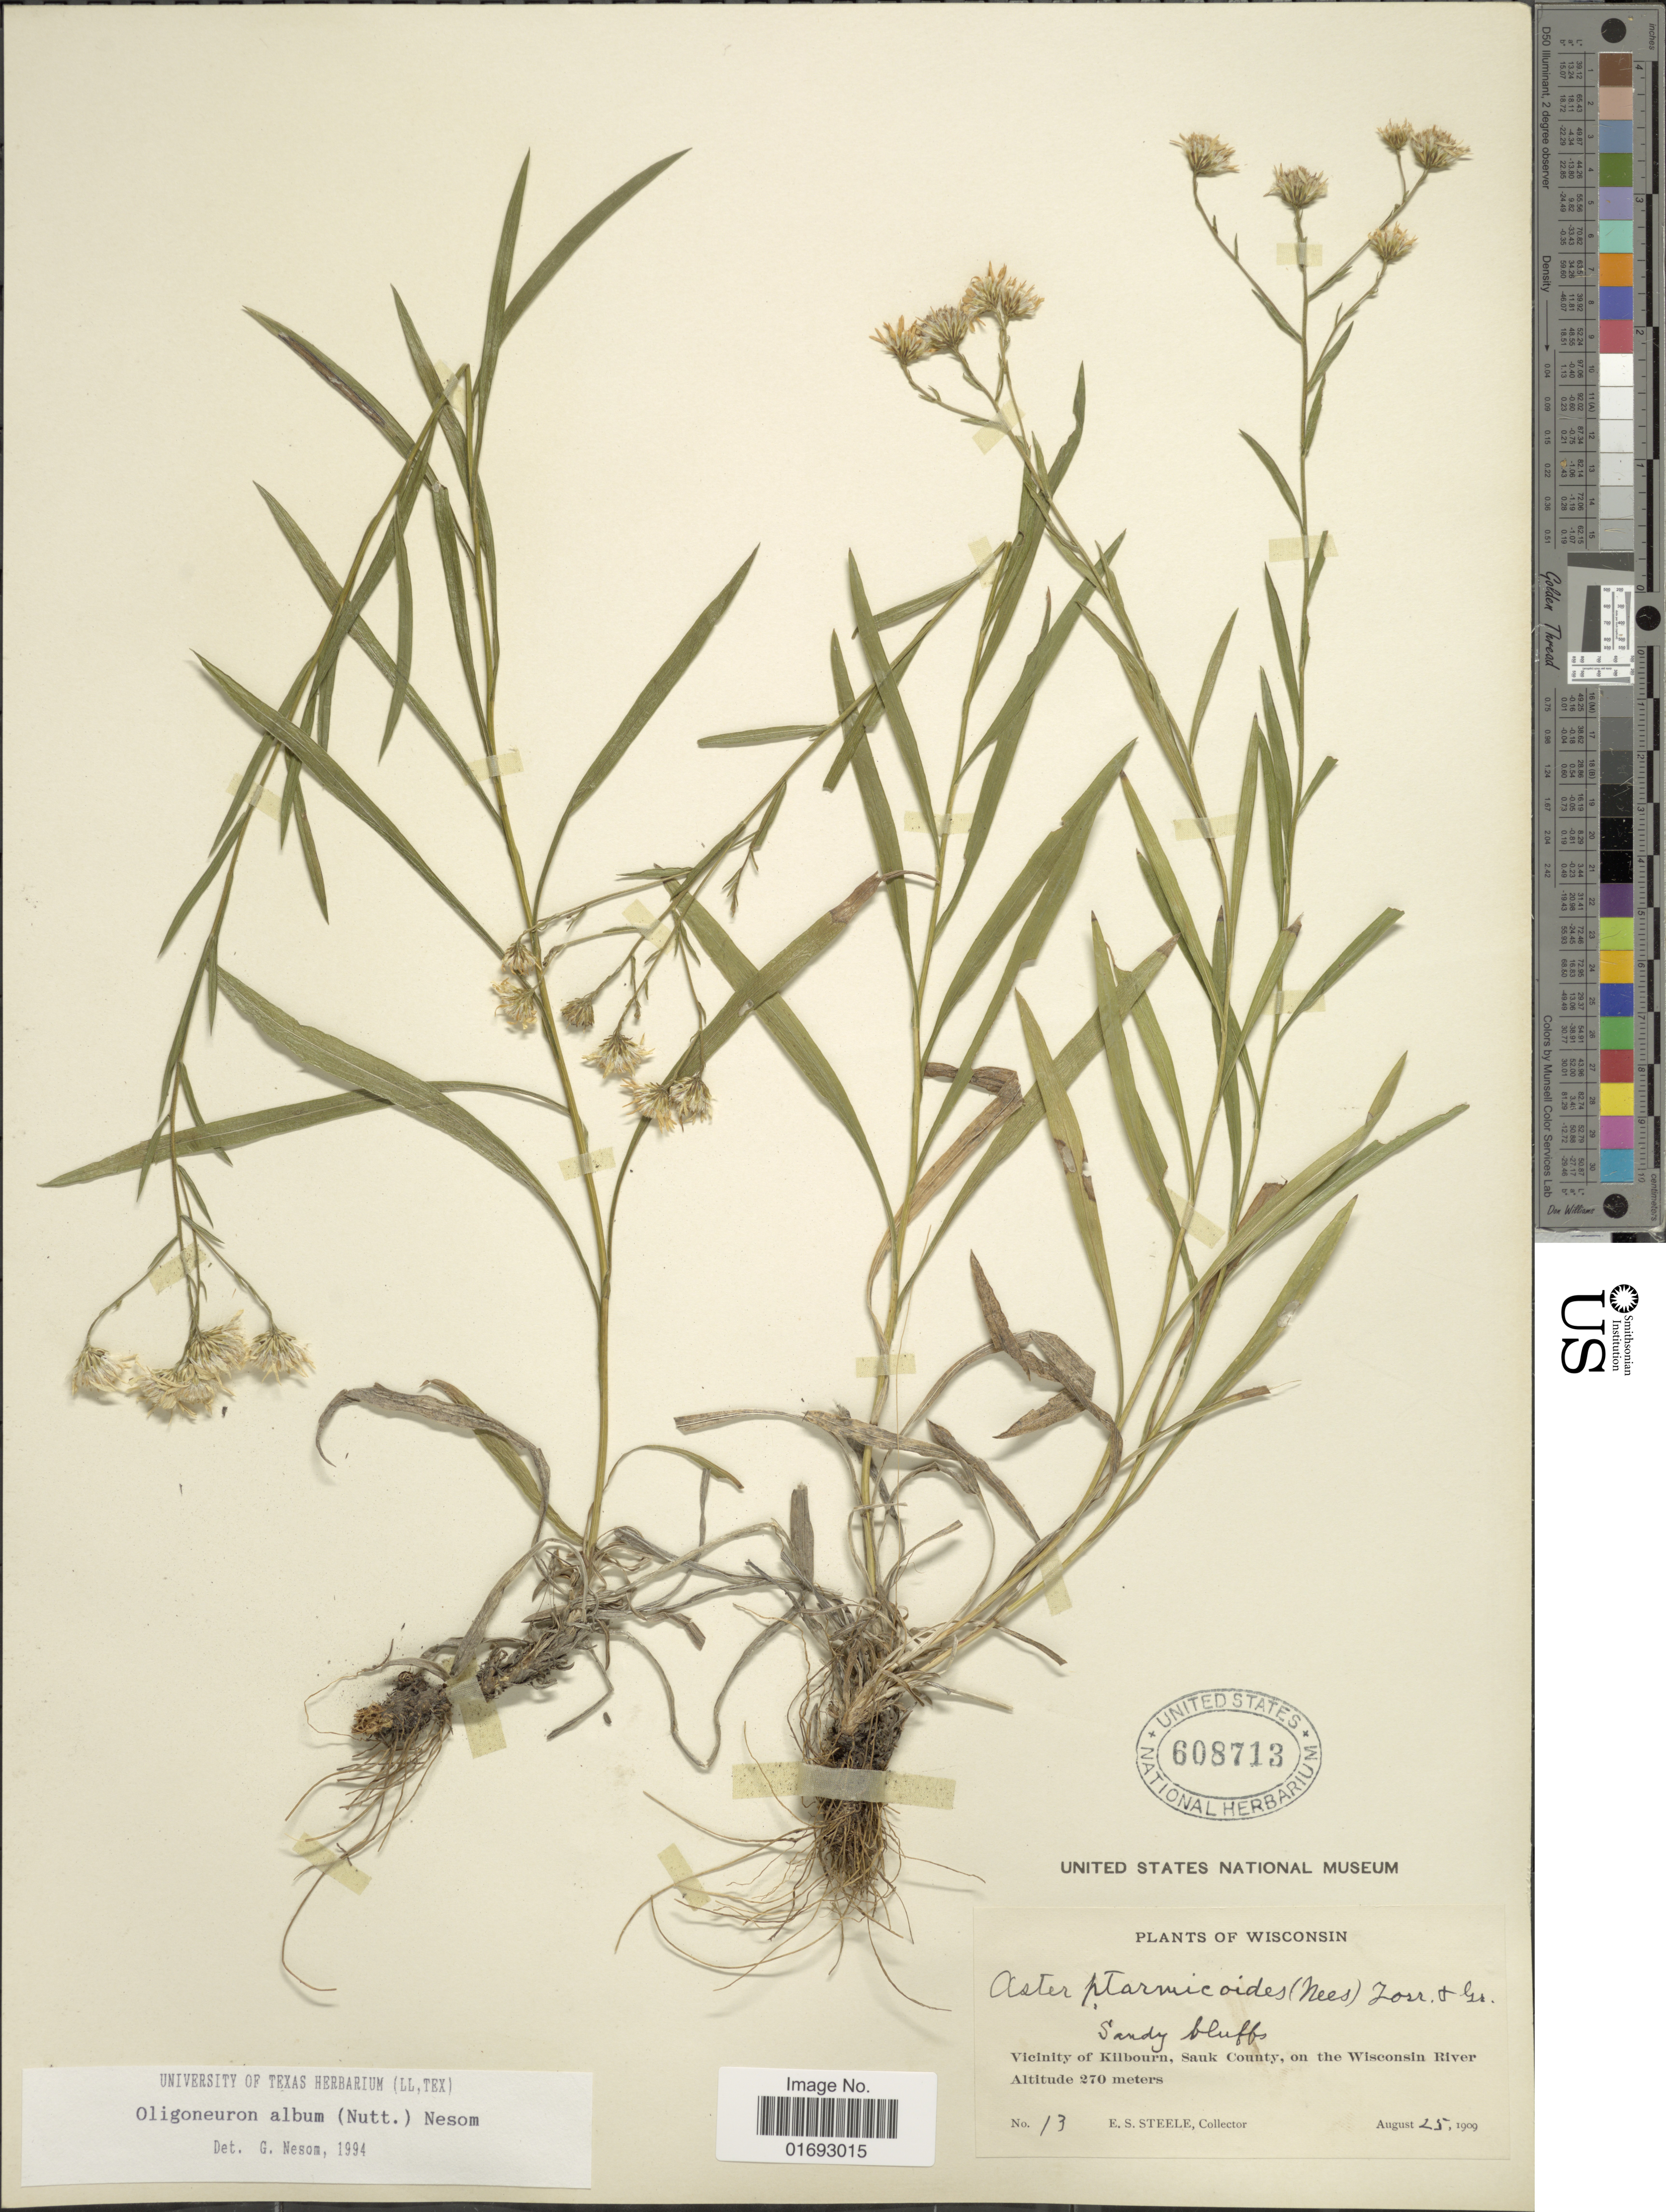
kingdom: Plantae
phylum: Tracheophyta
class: Magnoliopsida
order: Asterales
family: Asteraceae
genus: Oligoneuron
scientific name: Oligoneuron album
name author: (Nutt.) G.L. Nesom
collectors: E. Steele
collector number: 13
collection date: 1909-08-25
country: United States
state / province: Wisconsin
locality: Sandu bluffs, Vicinity of Killbourn, Sank County, on the Wisconsin River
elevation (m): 270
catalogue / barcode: US 608713